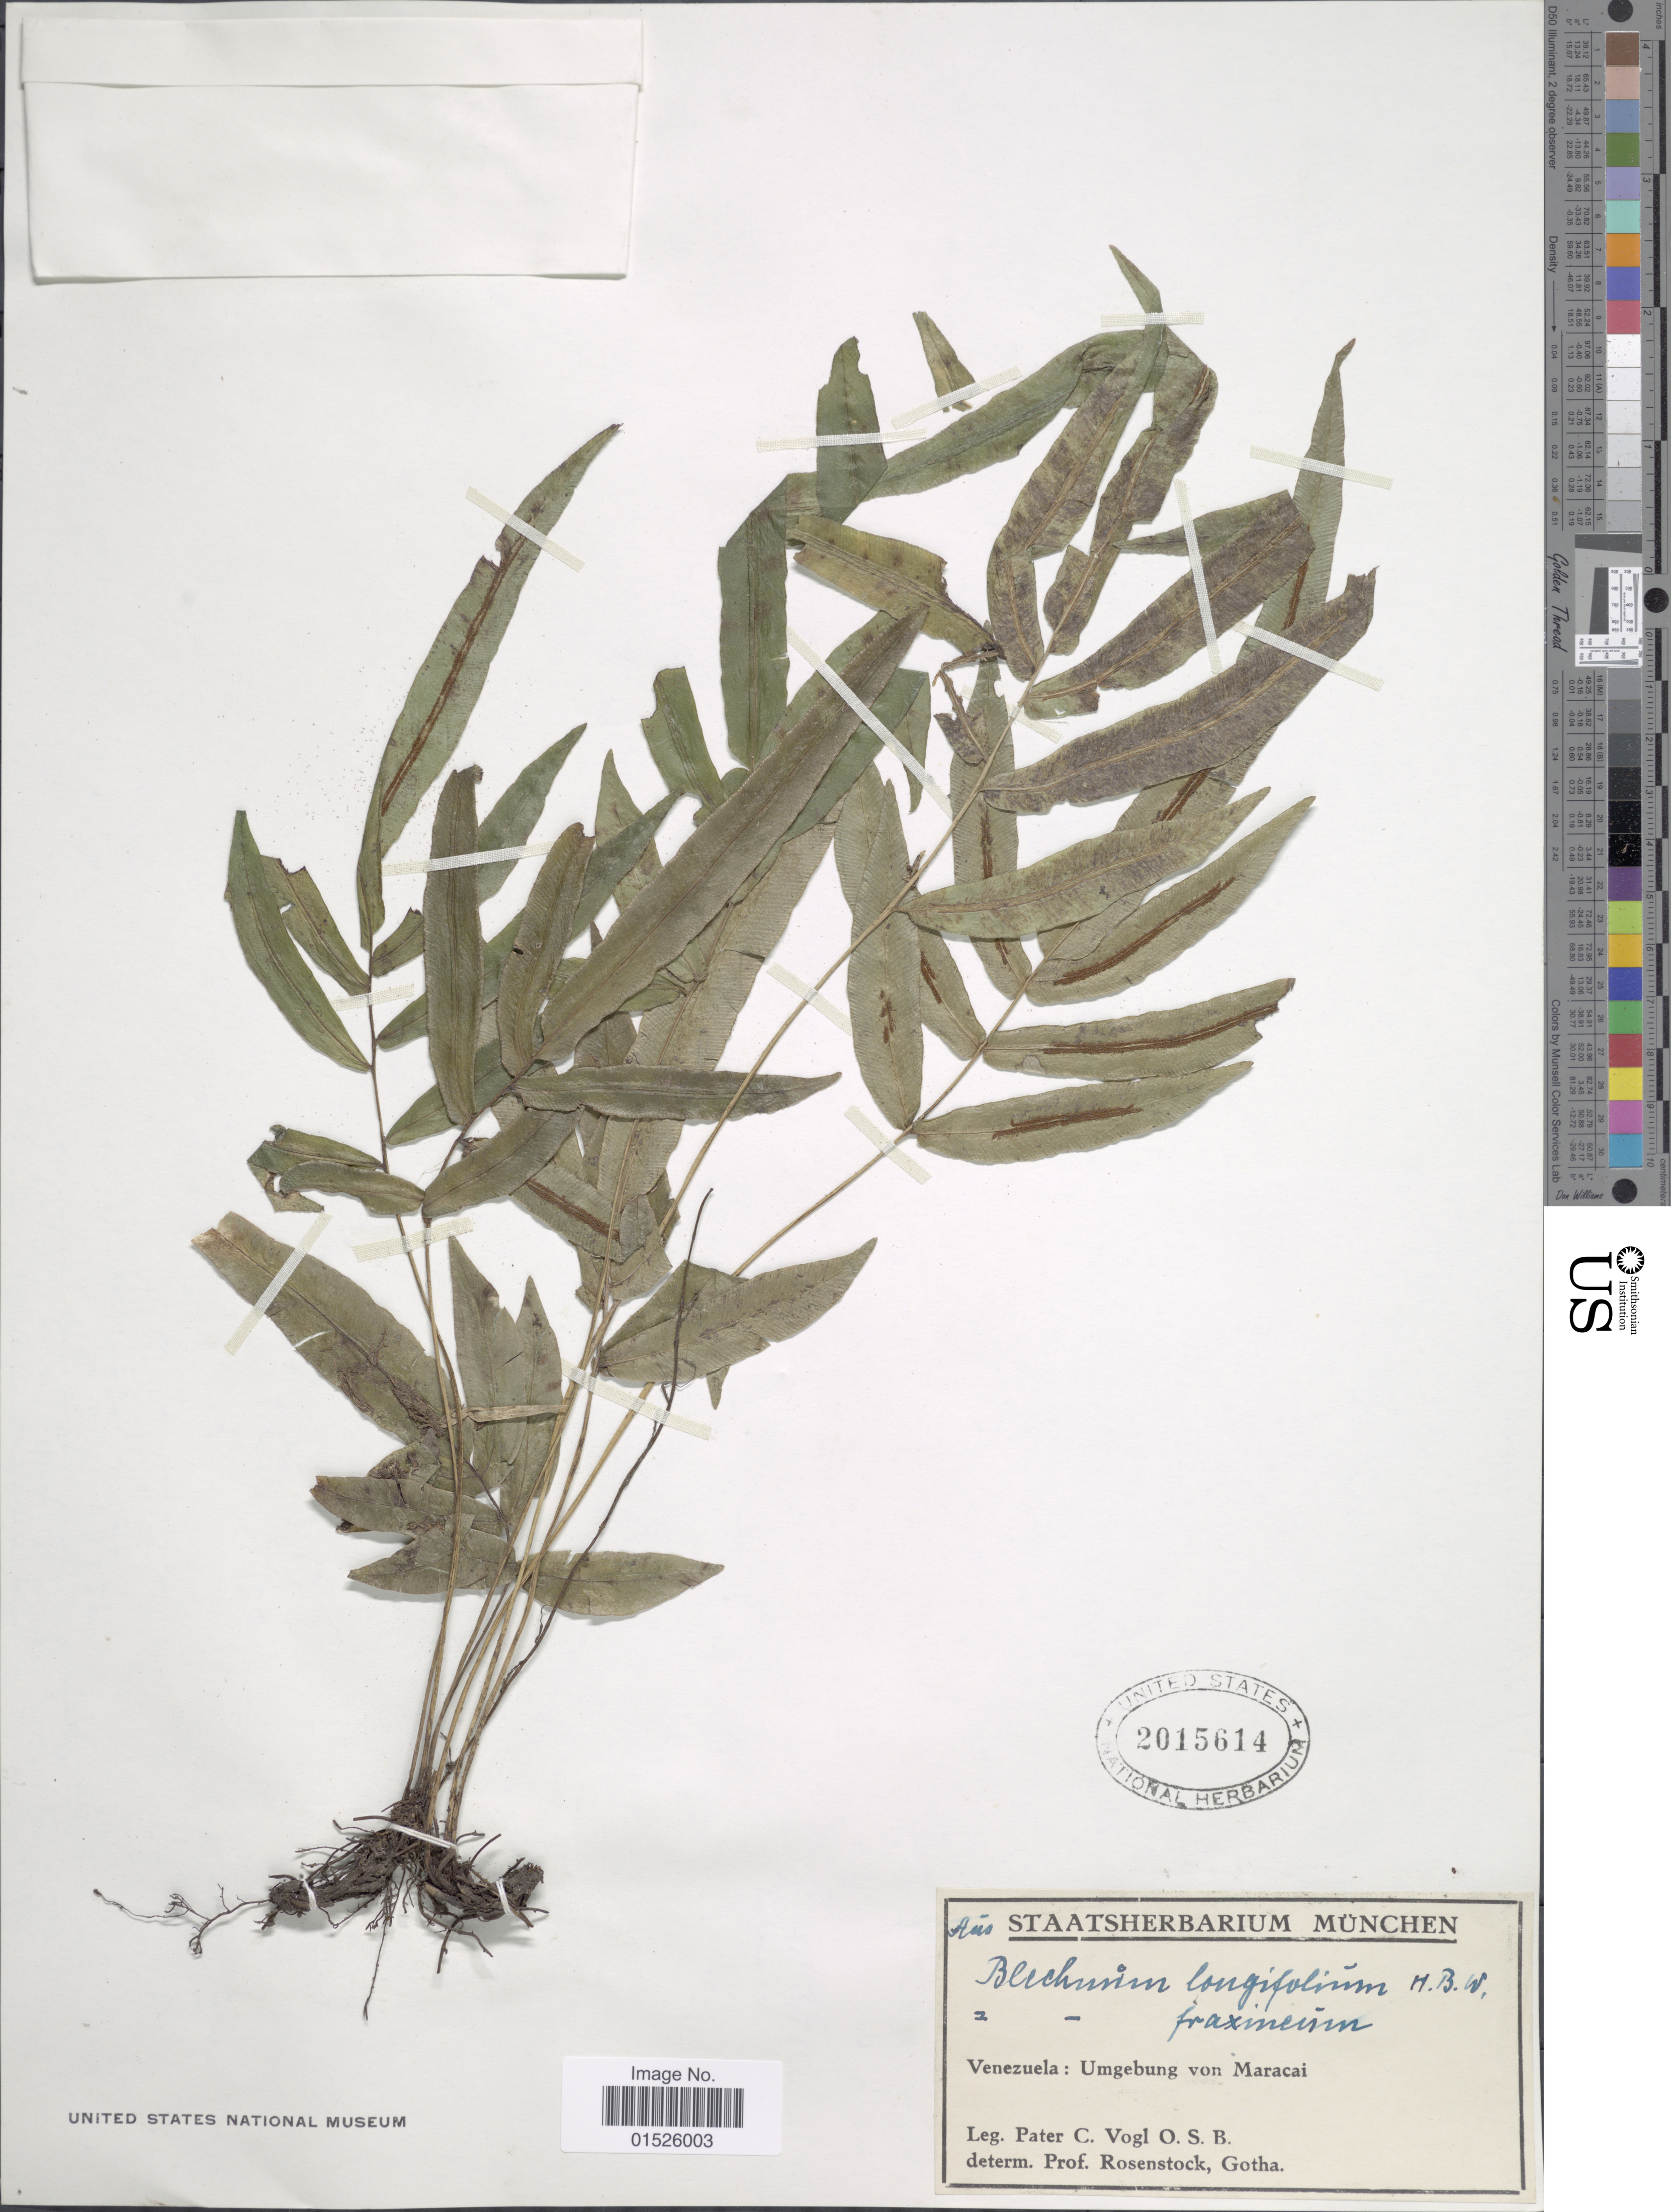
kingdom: Plantae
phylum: Tracheophyta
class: Polypodiopsida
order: Polypodiales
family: Blechnaceae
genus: Blechnum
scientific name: Blechnum x fraxineum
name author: Willd.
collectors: P. C. Vogl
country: Venezuela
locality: Venezuela: Umgebung von Maracai.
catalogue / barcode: US 2015614